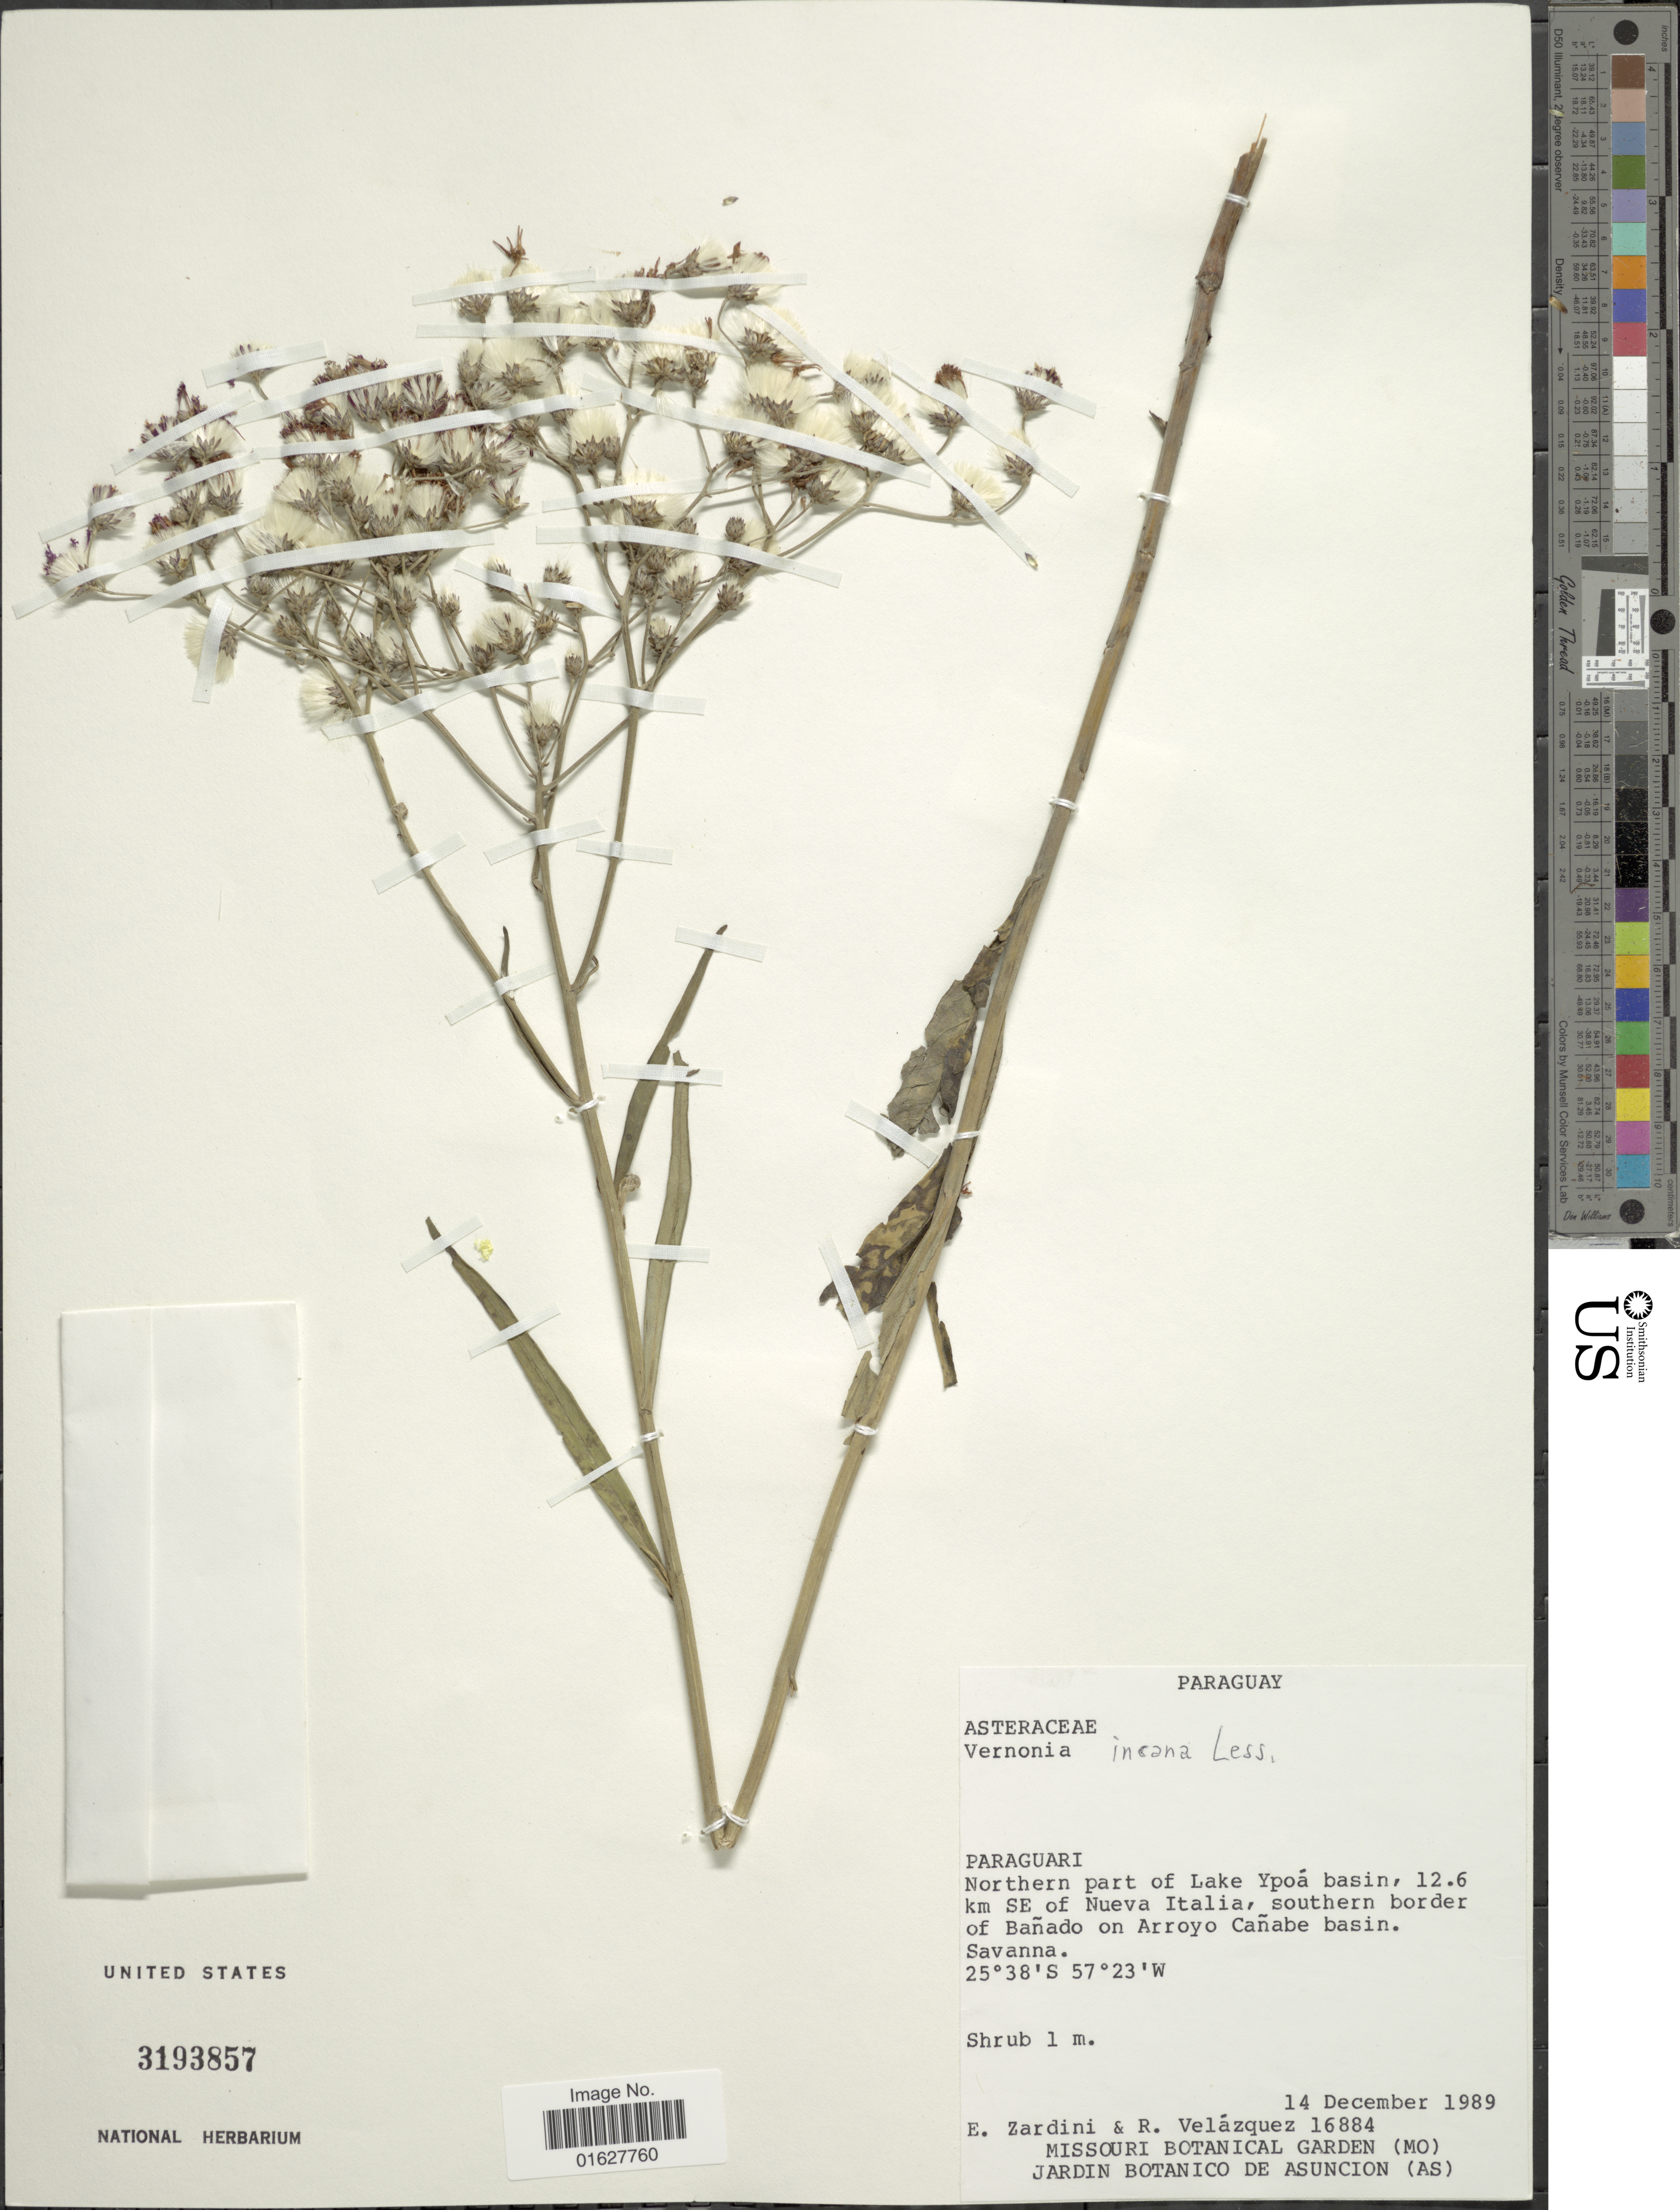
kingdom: Plantae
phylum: Tracheophyta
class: Magnoliopsida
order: Asterales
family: Asteraceae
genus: Vernonia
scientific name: Vernonia incana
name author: Less.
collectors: E. M. Zardini & E. Velazquez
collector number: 16884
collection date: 1989-12-14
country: Paraguay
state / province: Paraguari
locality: Paraguay, Paraguari. Northern part of Lake Ypoa basin, 12.6 km SE of Nueva Italia, southern border of Bañado on Arroyo Cañ basin. Savanna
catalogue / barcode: US 3193857